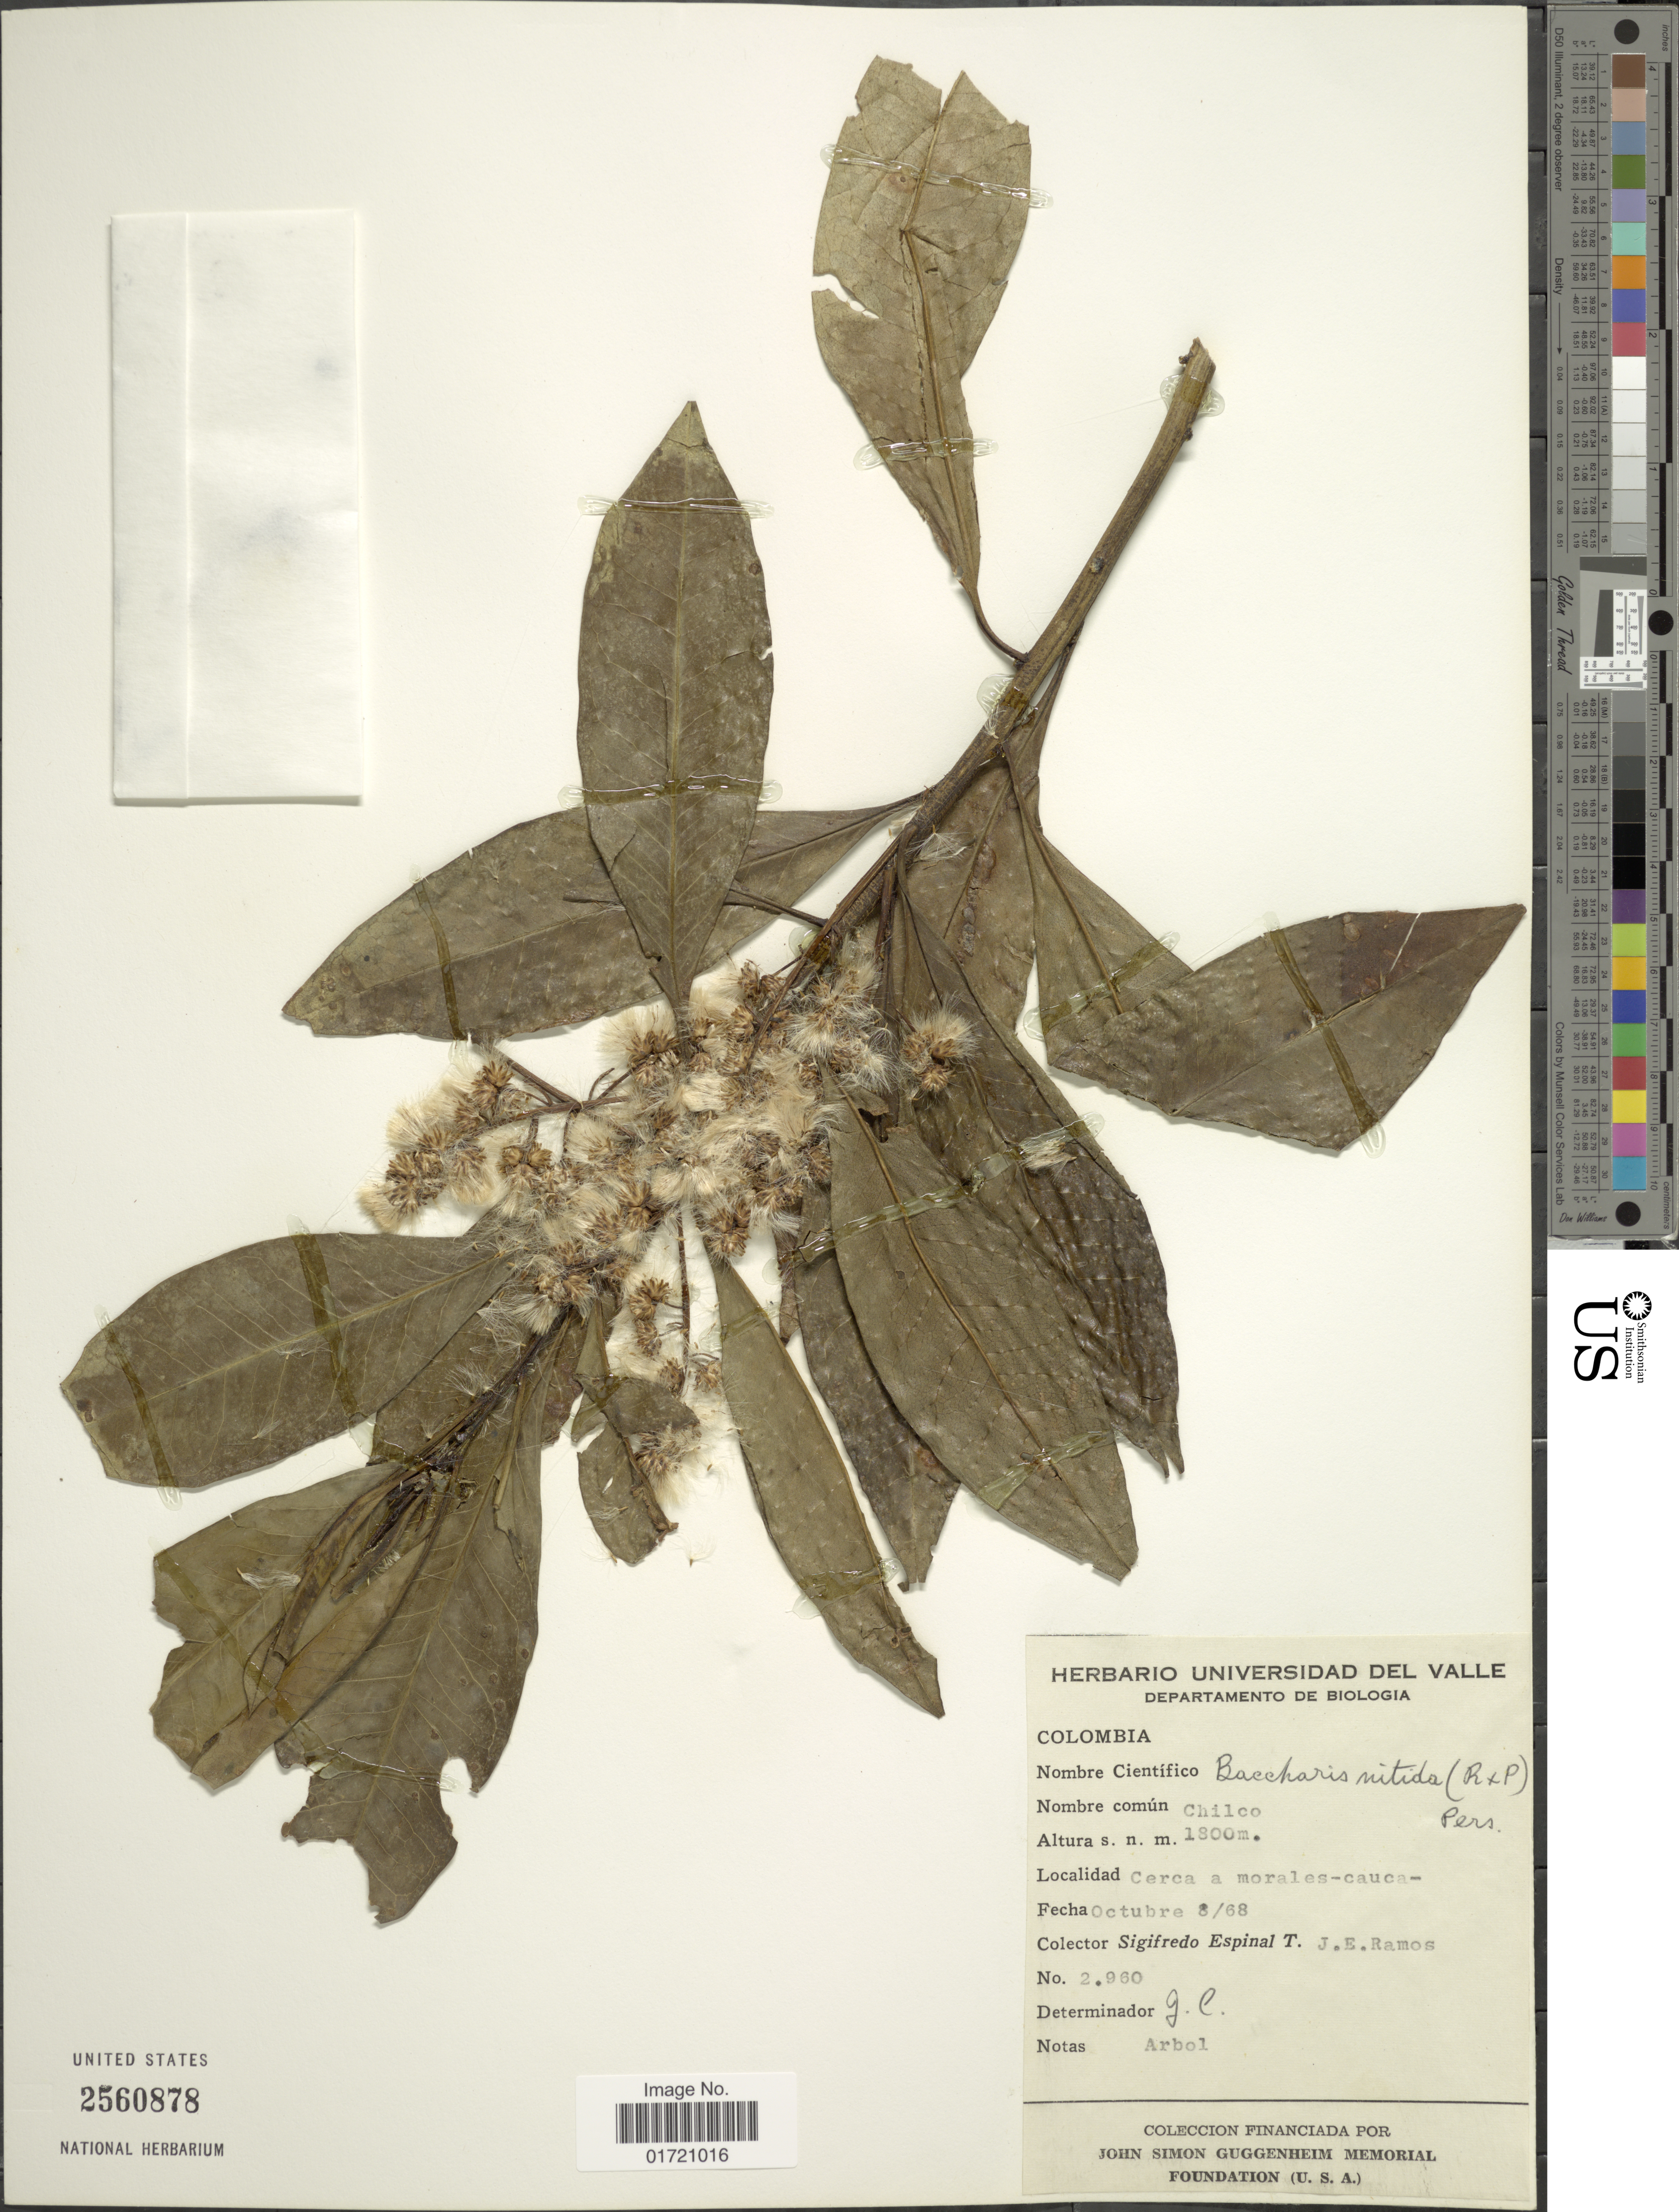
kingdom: Plantae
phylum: Tracheophyta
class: Magnoliopsida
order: Asterales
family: Asteraceae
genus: Baccharis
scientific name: Baccharis nitida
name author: (Ruiz & Pav.) Pers.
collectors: S. T. Espinal & J. E. Ramos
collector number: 2960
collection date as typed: Transcribed d/m/y: 8/10/68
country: Colombia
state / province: Cauca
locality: Cerca a morales-cauca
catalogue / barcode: US 2560878